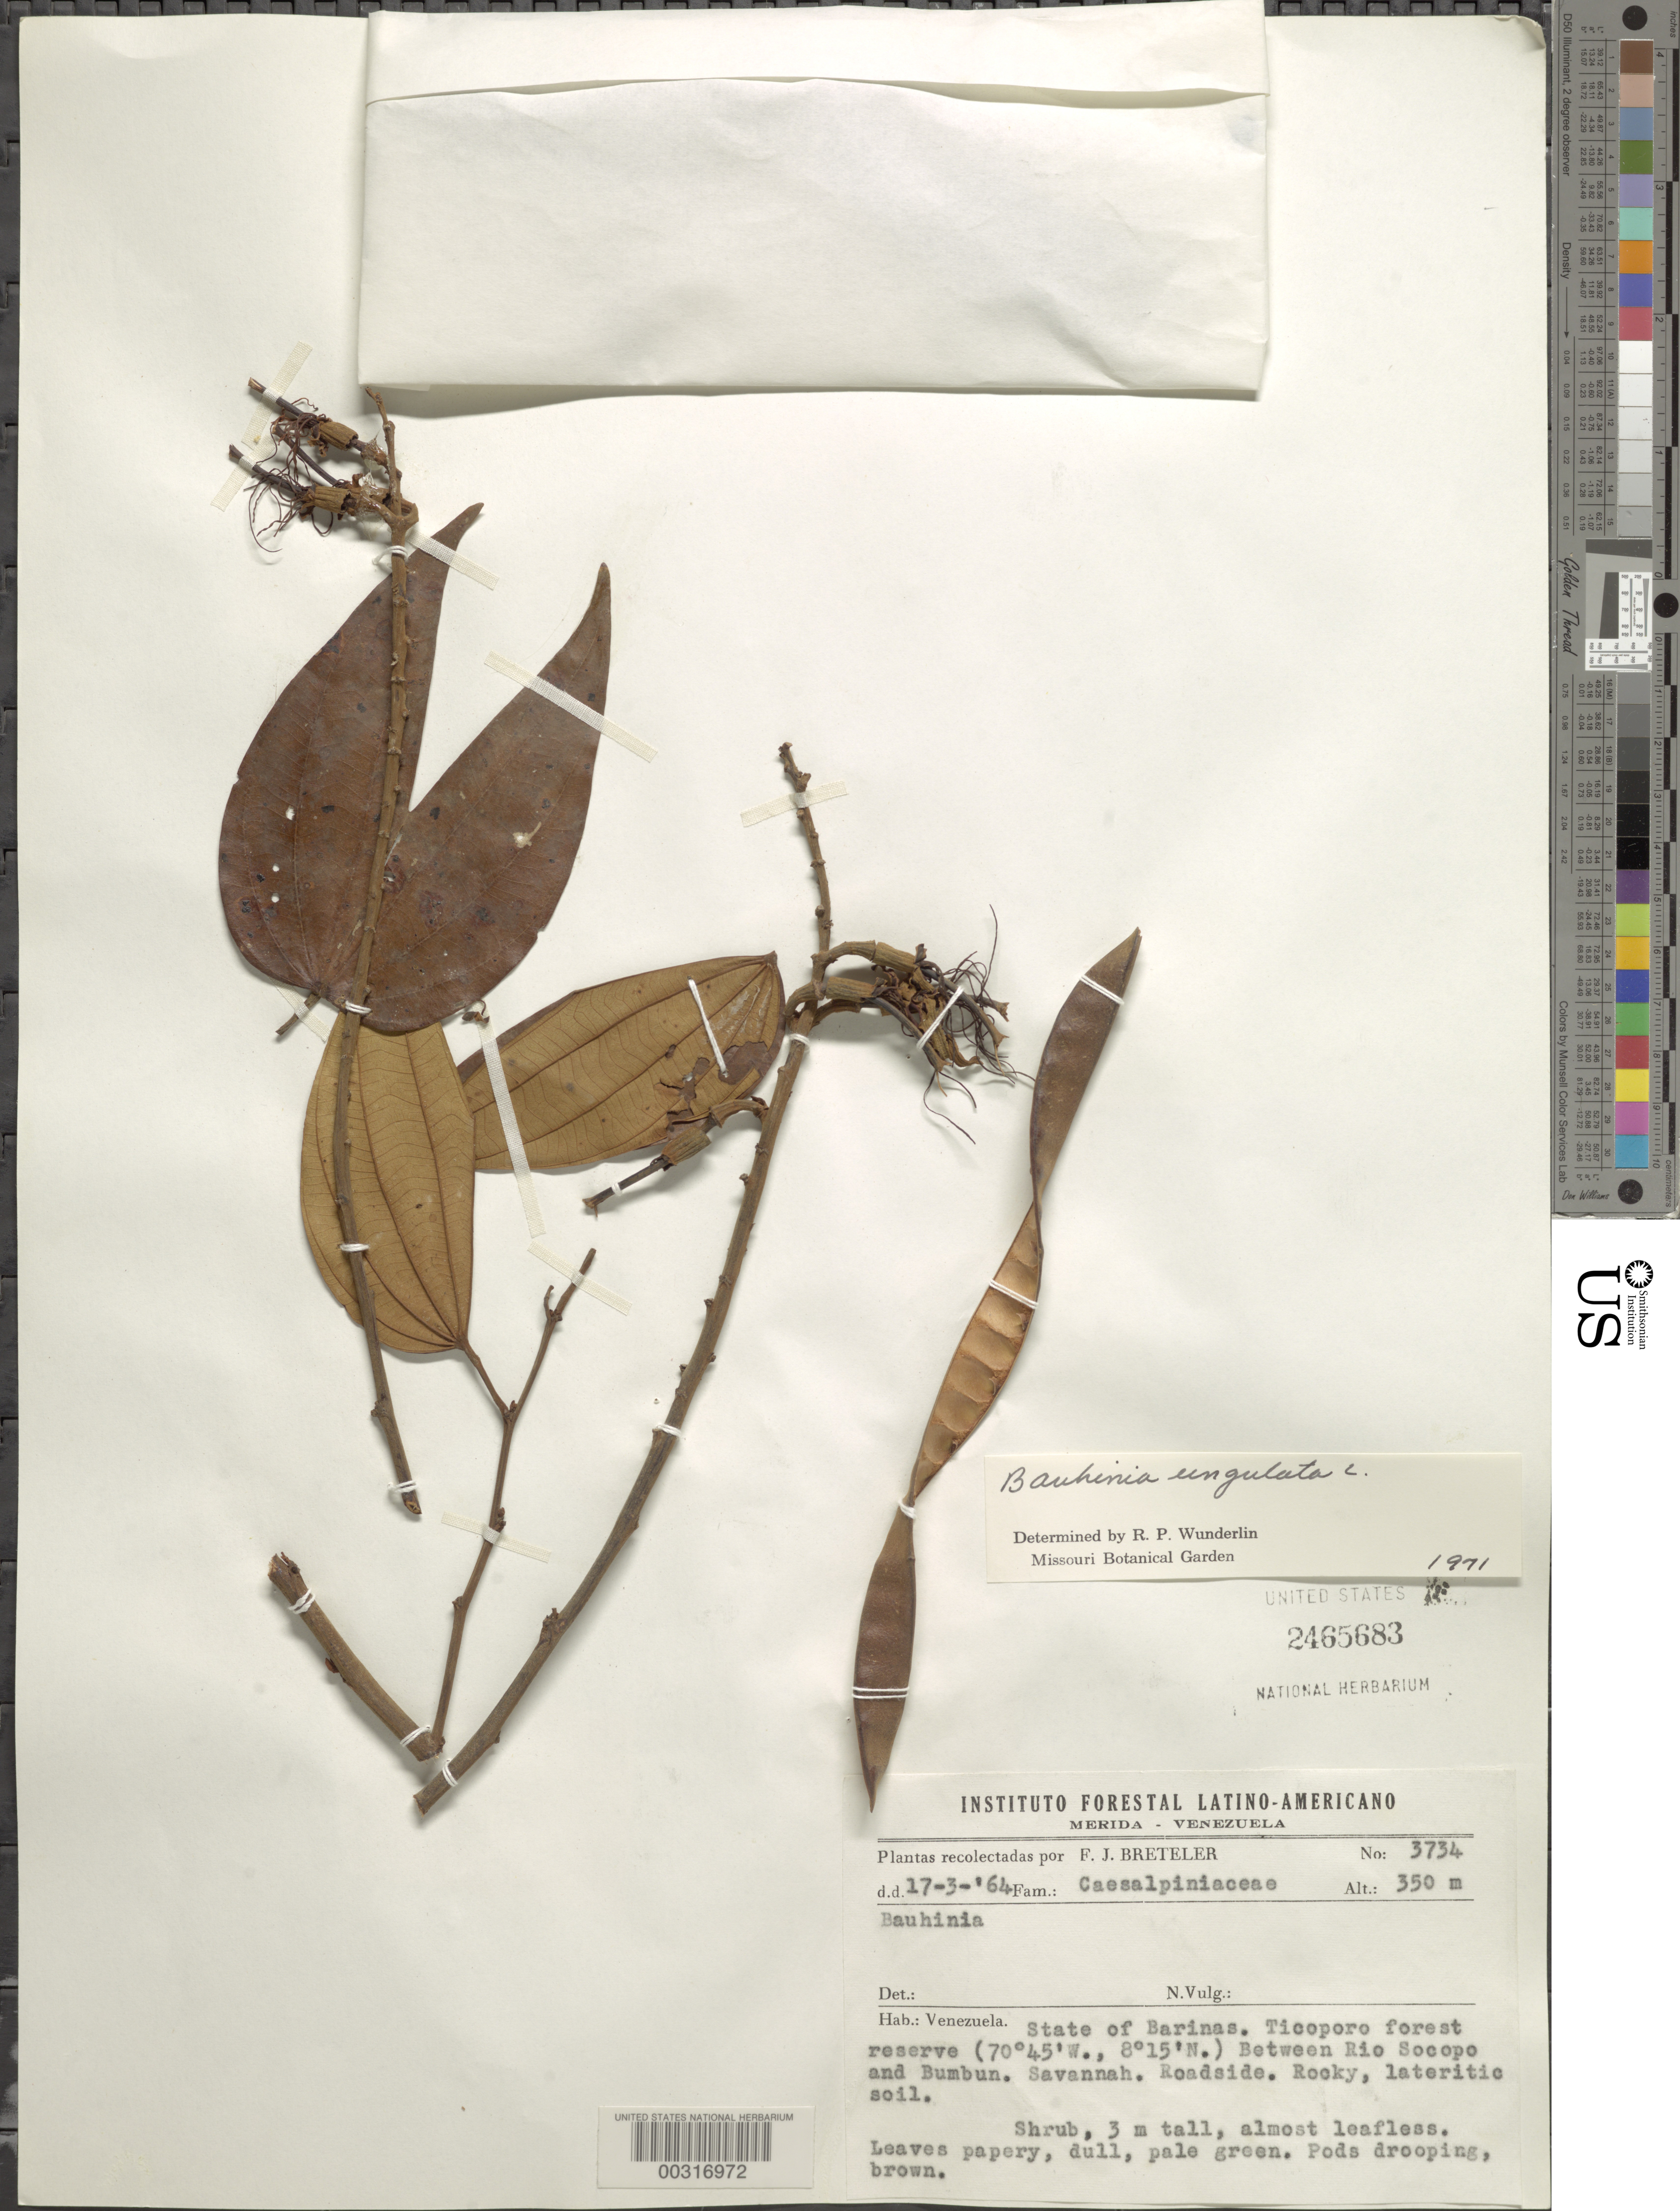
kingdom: Plantae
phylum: Tracheophyta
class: Magnoliopsida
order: Fabales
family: Fabaceae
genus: Bauhinia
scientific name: Bauhinia ungulata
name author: L.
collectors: F. J. Breteler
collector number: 3734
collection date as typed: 17 Mar 1964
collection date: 1964-03-17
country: Venezuela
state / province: Barinas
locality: Ticoporo forest reserve, between rio socopo and bumbun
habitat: Savanna; roadside; rocky, lateritic soil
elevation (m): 350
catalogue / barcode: US 2465683